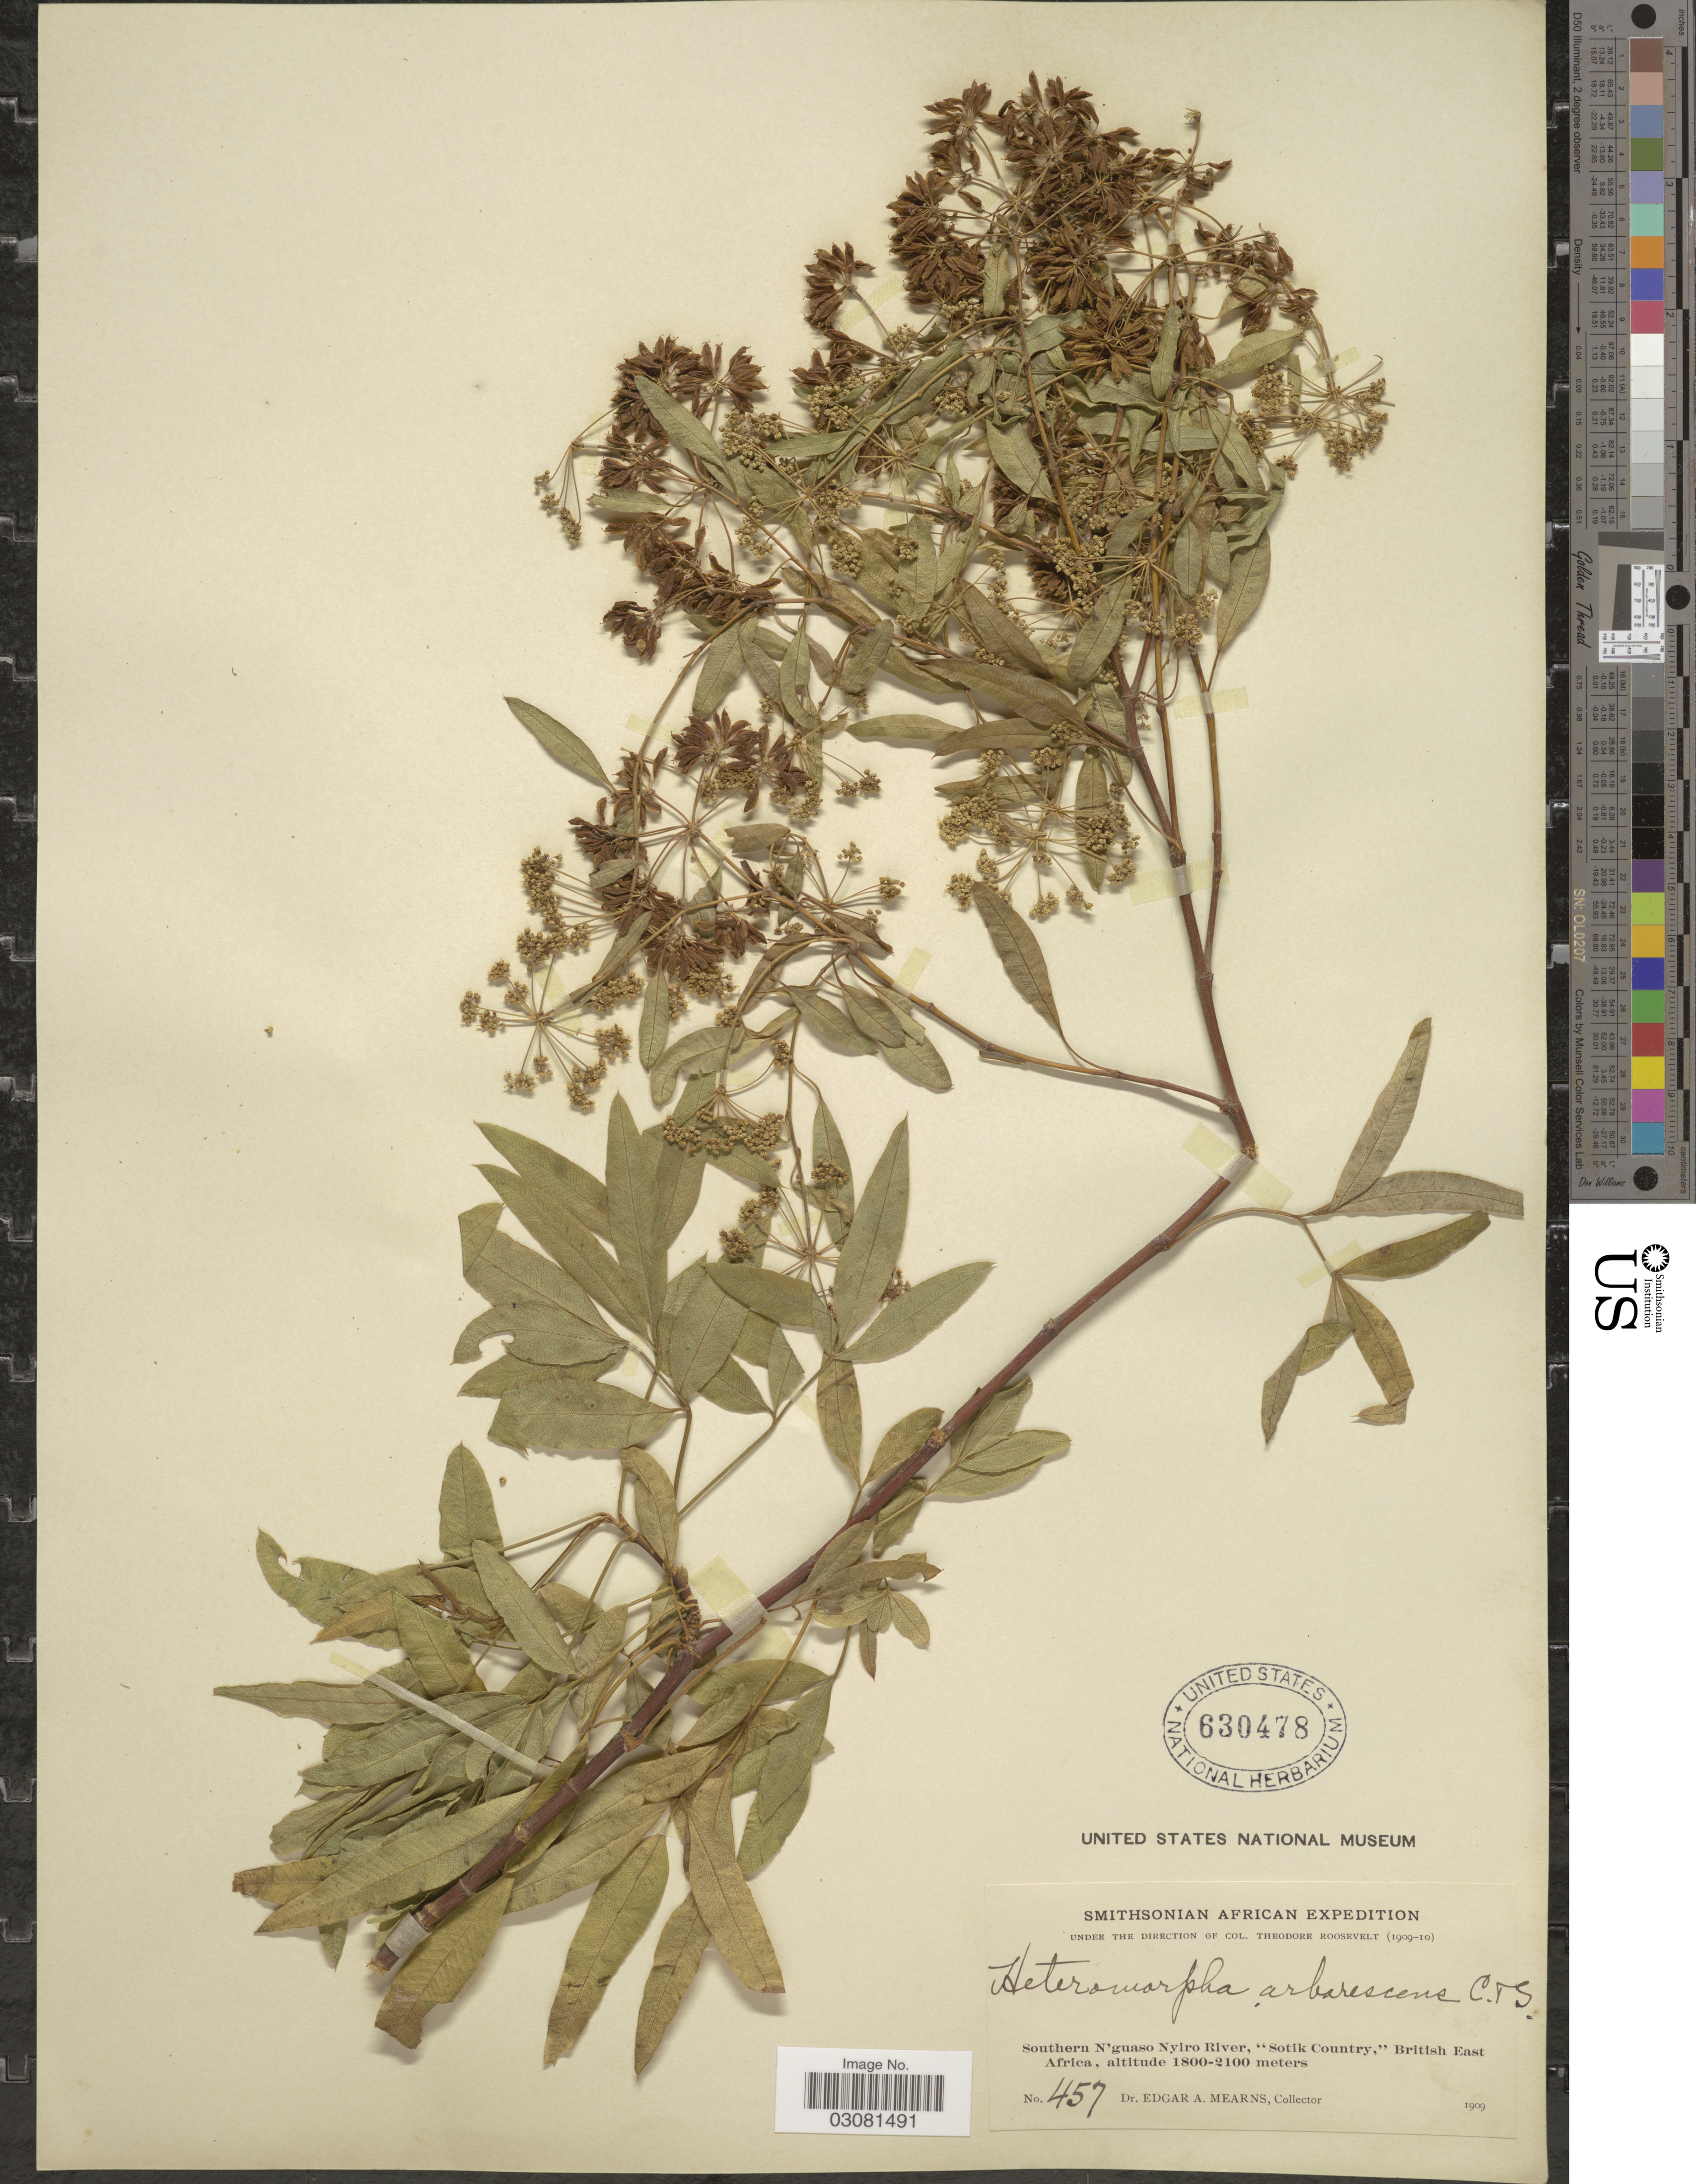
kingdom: Plantae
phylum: Tracheophyta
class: Magnoliopsida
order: Apiales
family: Apiaceae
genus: Heteromorpha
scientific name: Heteromorpha arborescens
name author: Cham. & Schltdl.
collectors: E. A. Mearns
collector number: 457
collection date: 1909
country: Kenya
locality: Southern N'guaso Nyiro River, "Sotik Country," British East Africa.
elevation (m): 1800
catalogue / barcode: US 630478